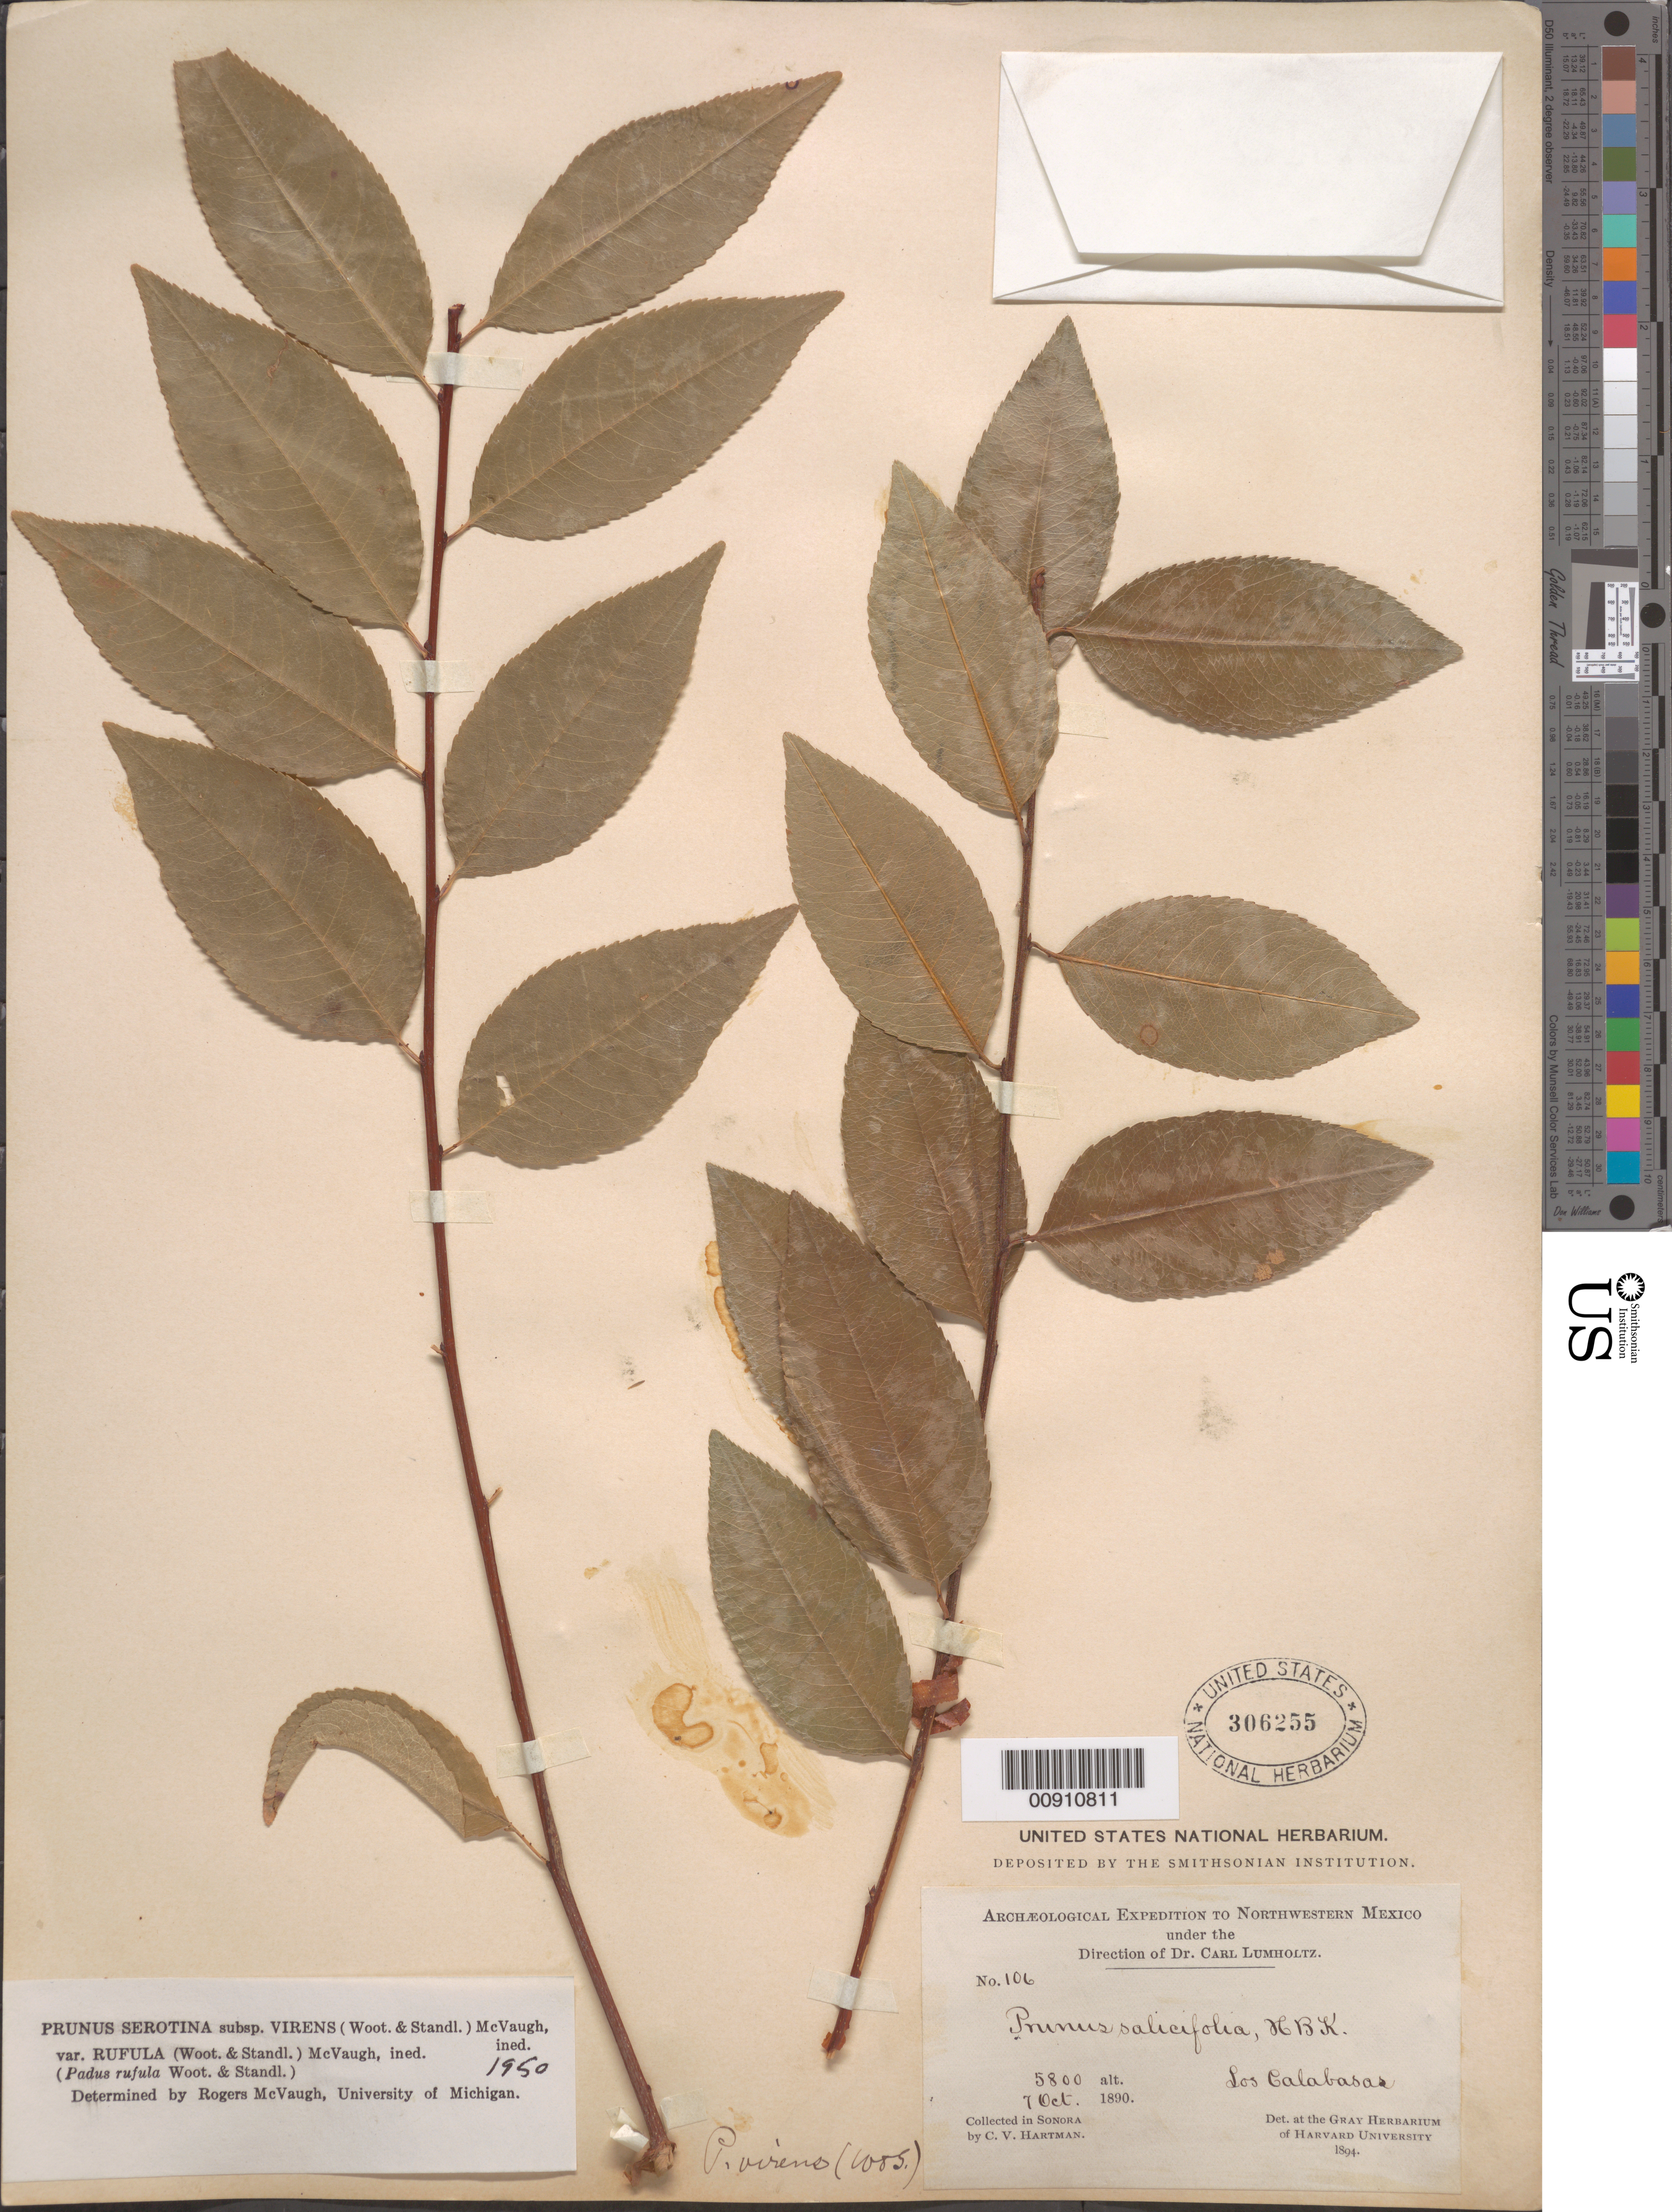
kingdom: Plantae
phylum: Tracheophyta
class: Magnoliopsida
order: Rosales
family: Rosaceae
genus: Prunus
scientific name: Prunus serotina var. rufula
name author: (Wooton & Standl.) McVaugh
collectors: C. V. Hartman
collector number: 106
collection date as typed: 07 Oct 1890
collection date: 1890-10-07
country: Mexico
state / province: Sonora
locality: Las Calabasas, Sonora.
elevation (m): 1768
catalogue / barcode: US 306255